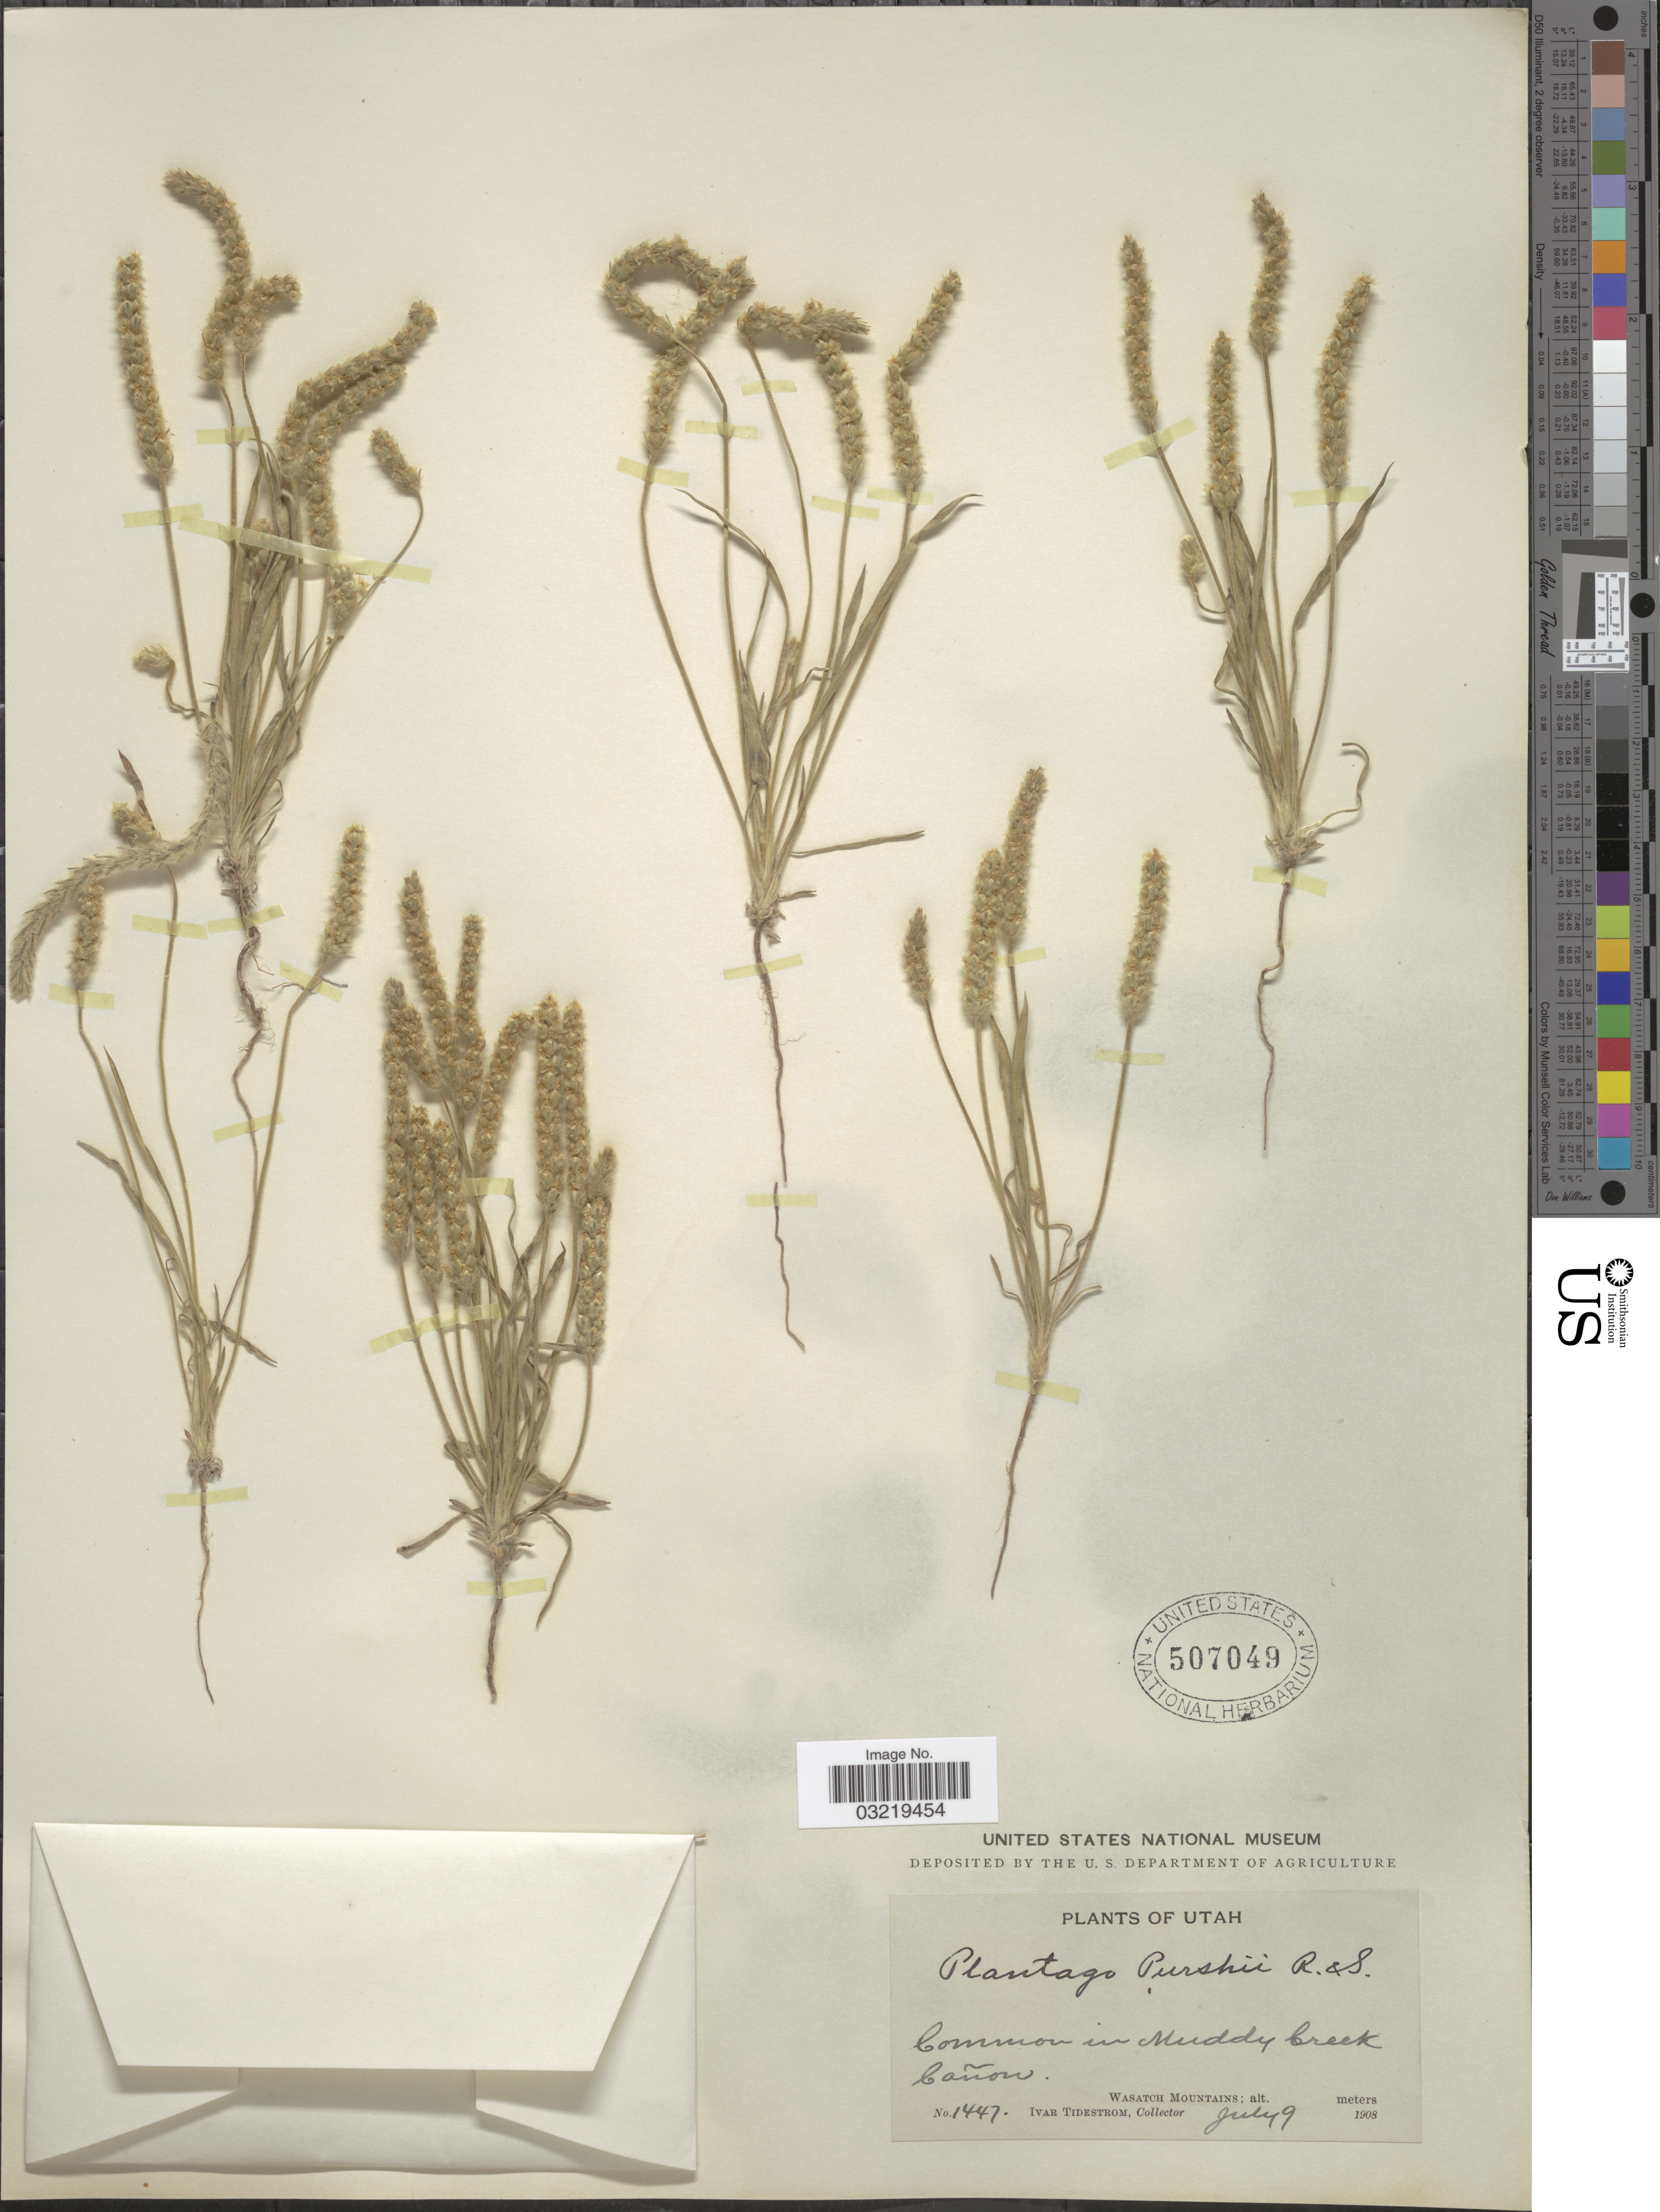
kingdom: Plantae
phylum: Tracheophyta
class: Magnoliopsida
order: Lamiales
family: Plantaginaceae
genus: Plantago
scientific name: Plantago patagonica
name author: Jacq.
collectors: I. F. Tidestrom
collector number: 1447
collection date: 1908-07-09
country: United States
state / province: Utah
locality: Common in Muddy Creek Cañon. Wasatch Mountains.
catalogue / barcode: US 507049